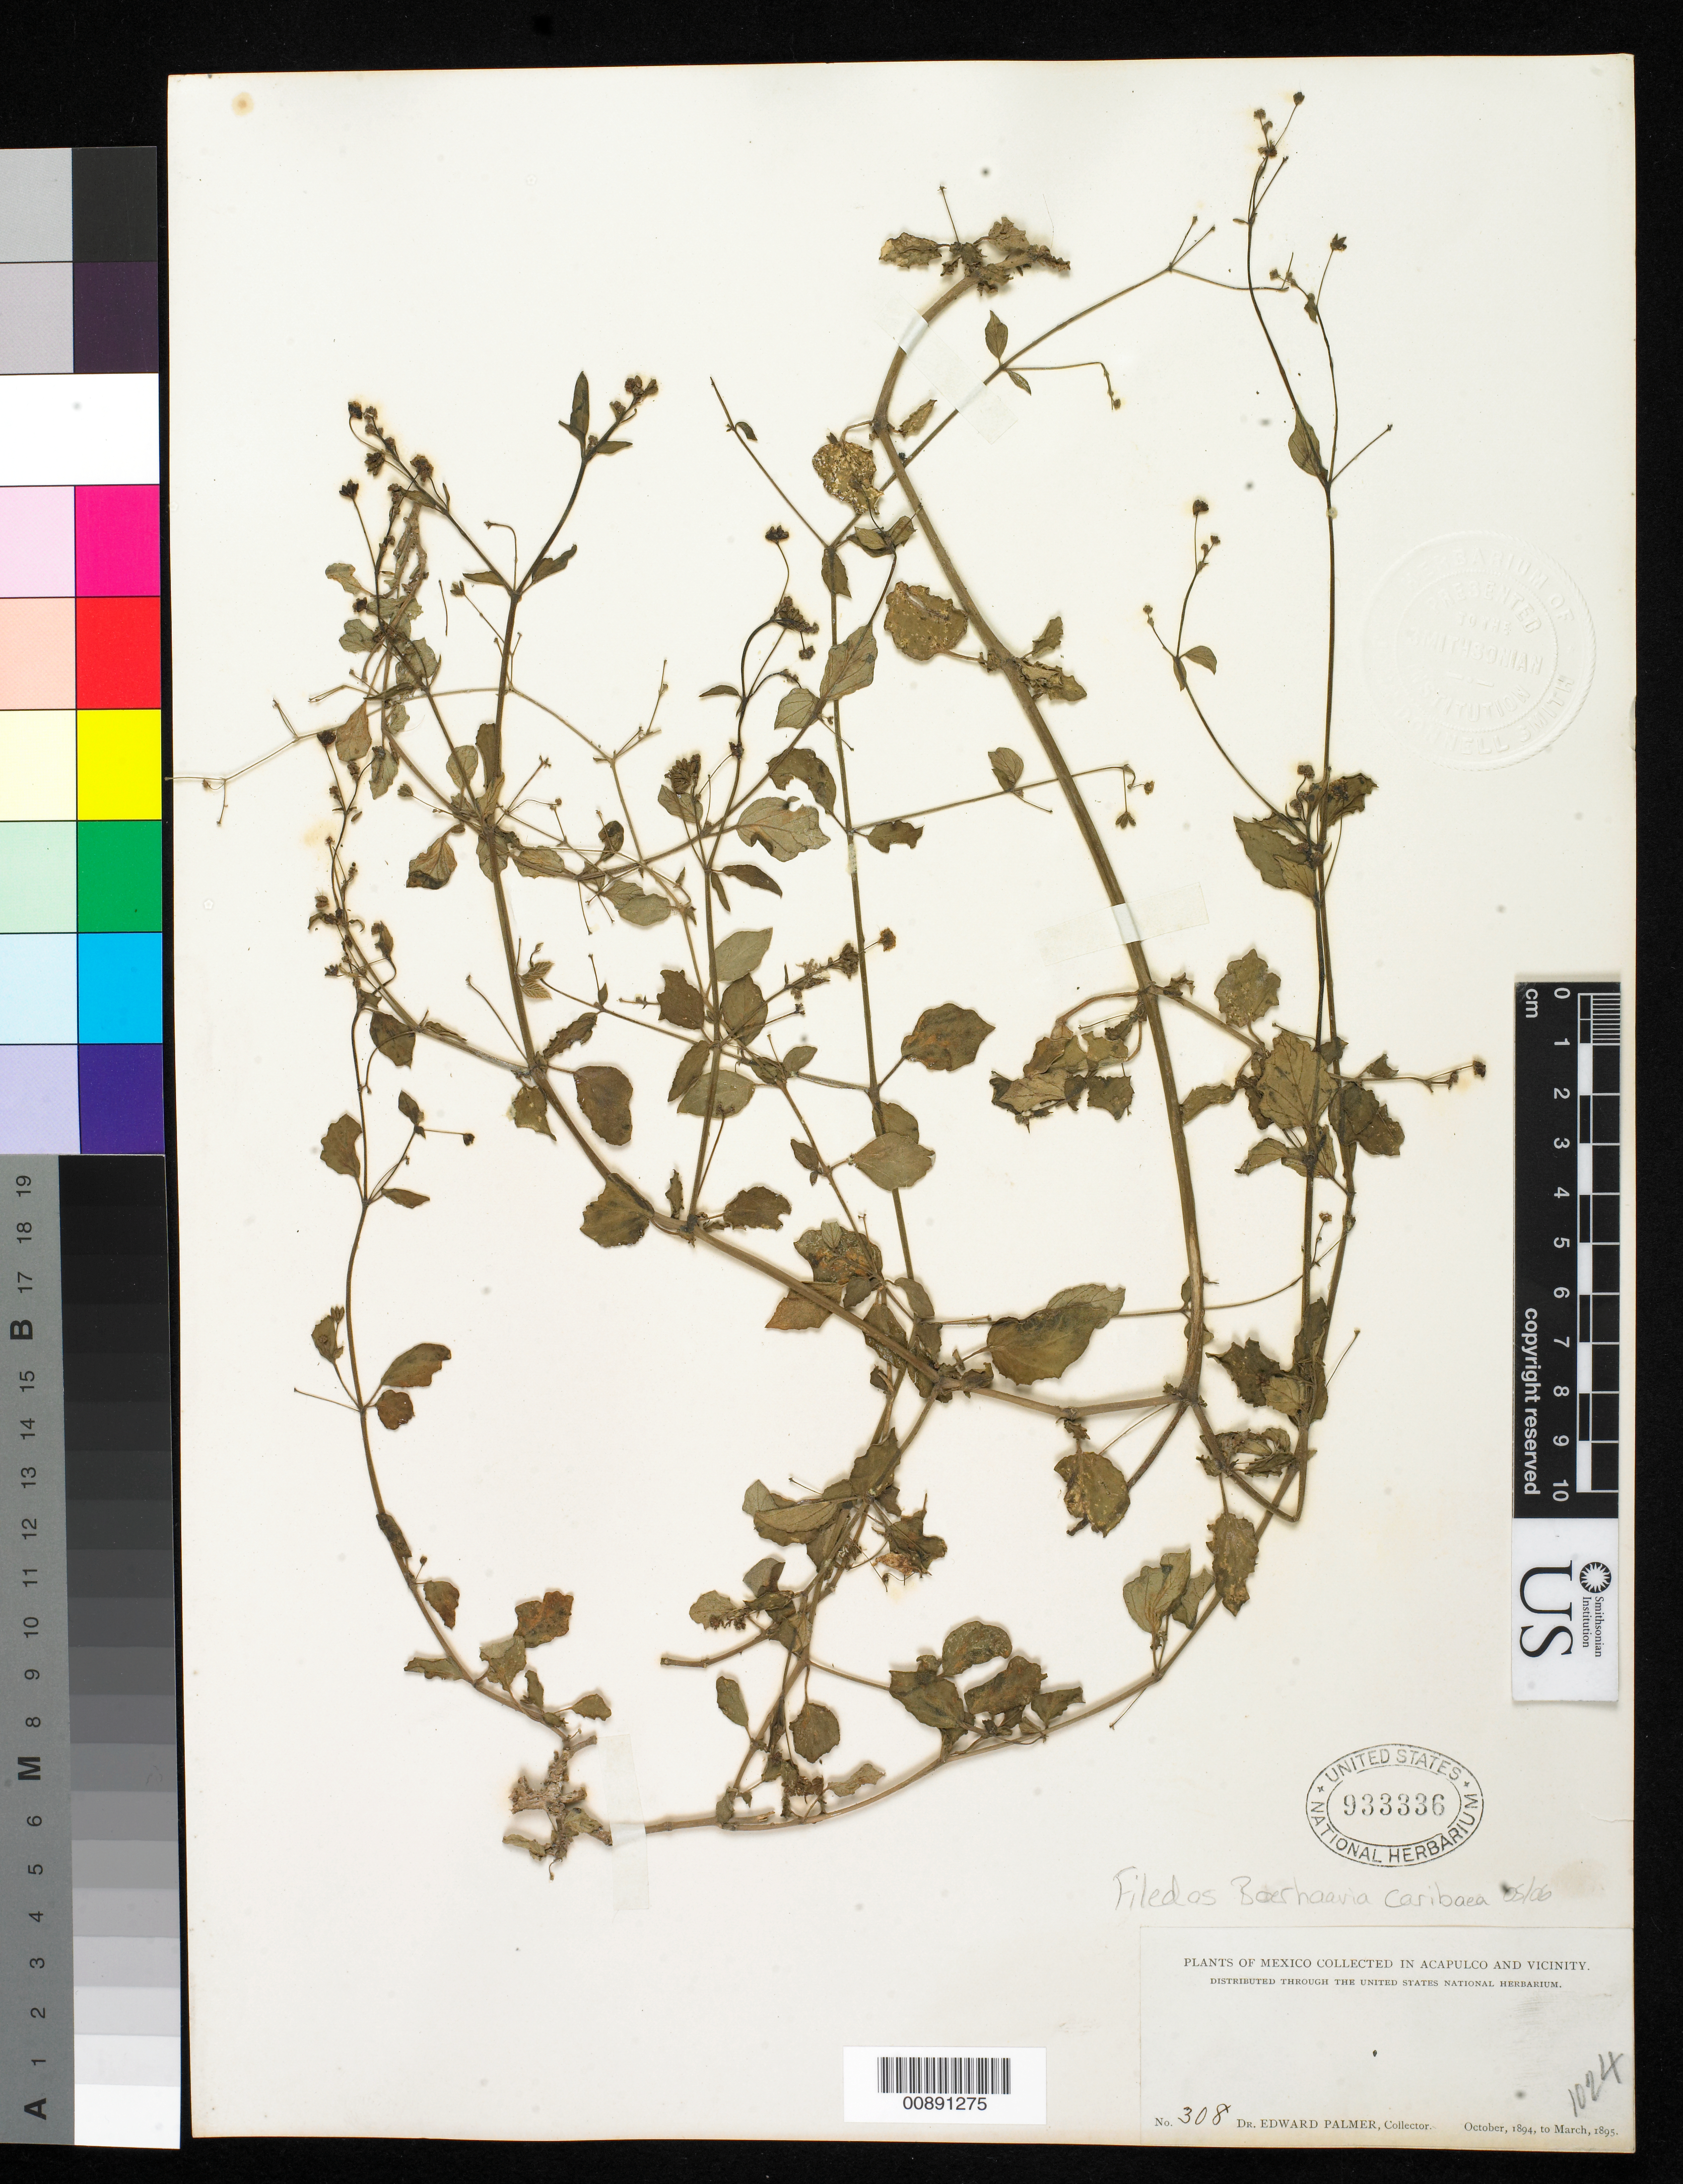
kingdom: Plantae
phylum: Tracheophyta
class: Magnoliopsida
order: Caryophyllales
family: Nyctaginaceae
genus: Boerhavia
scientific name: Boerhavia caribaea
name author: Jacq.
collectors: E. Palmer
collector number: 308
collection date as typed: Oct 1894 to -- Mar 1895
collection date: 1894-10/1895-03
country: Mexico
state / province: Guerrero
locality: Acapulco, Guerrero and vicinity.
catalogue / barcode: US 933336